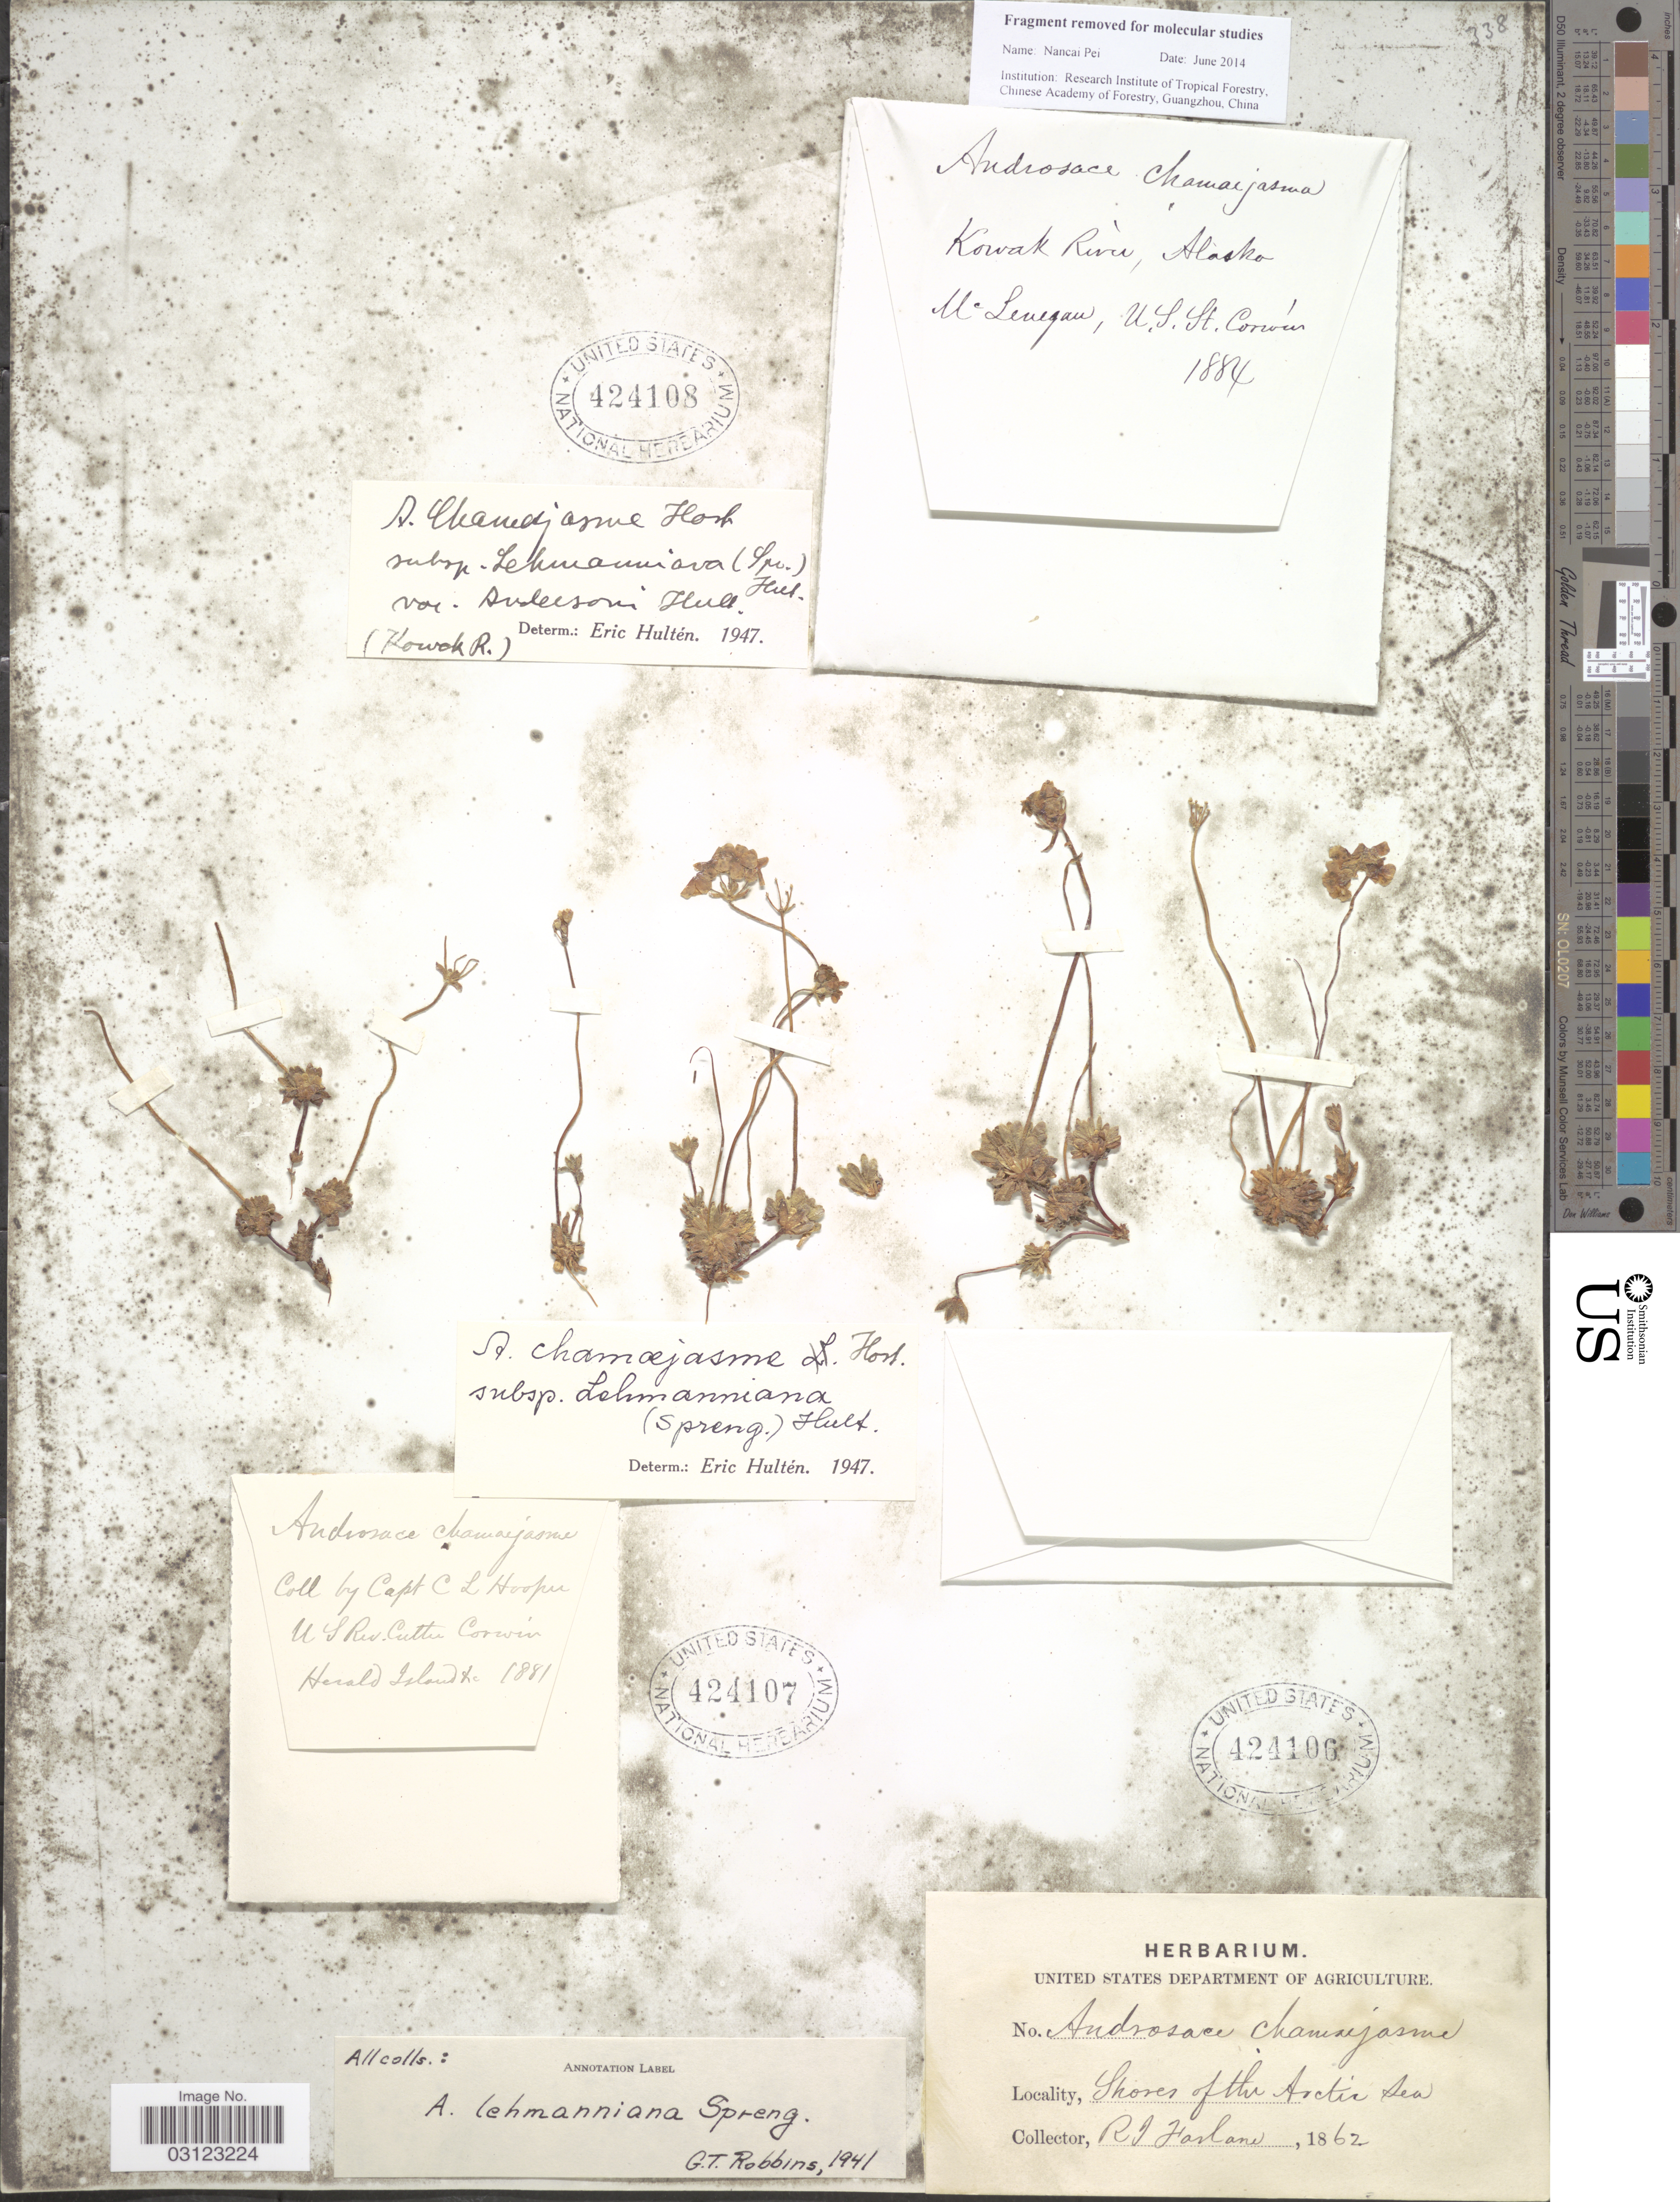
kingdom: Plantae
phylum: Tracheophyta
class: Magnoliopsida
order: Ericales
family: Primulaceae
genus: Androsace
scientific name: Androsace chamaejasme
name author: Wulfen ex Host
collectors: McLenegan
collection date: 1884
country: United States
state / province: Alaska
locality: Kowak River. U.S. St. Corwin [unsure placement]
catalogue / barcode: US 424108